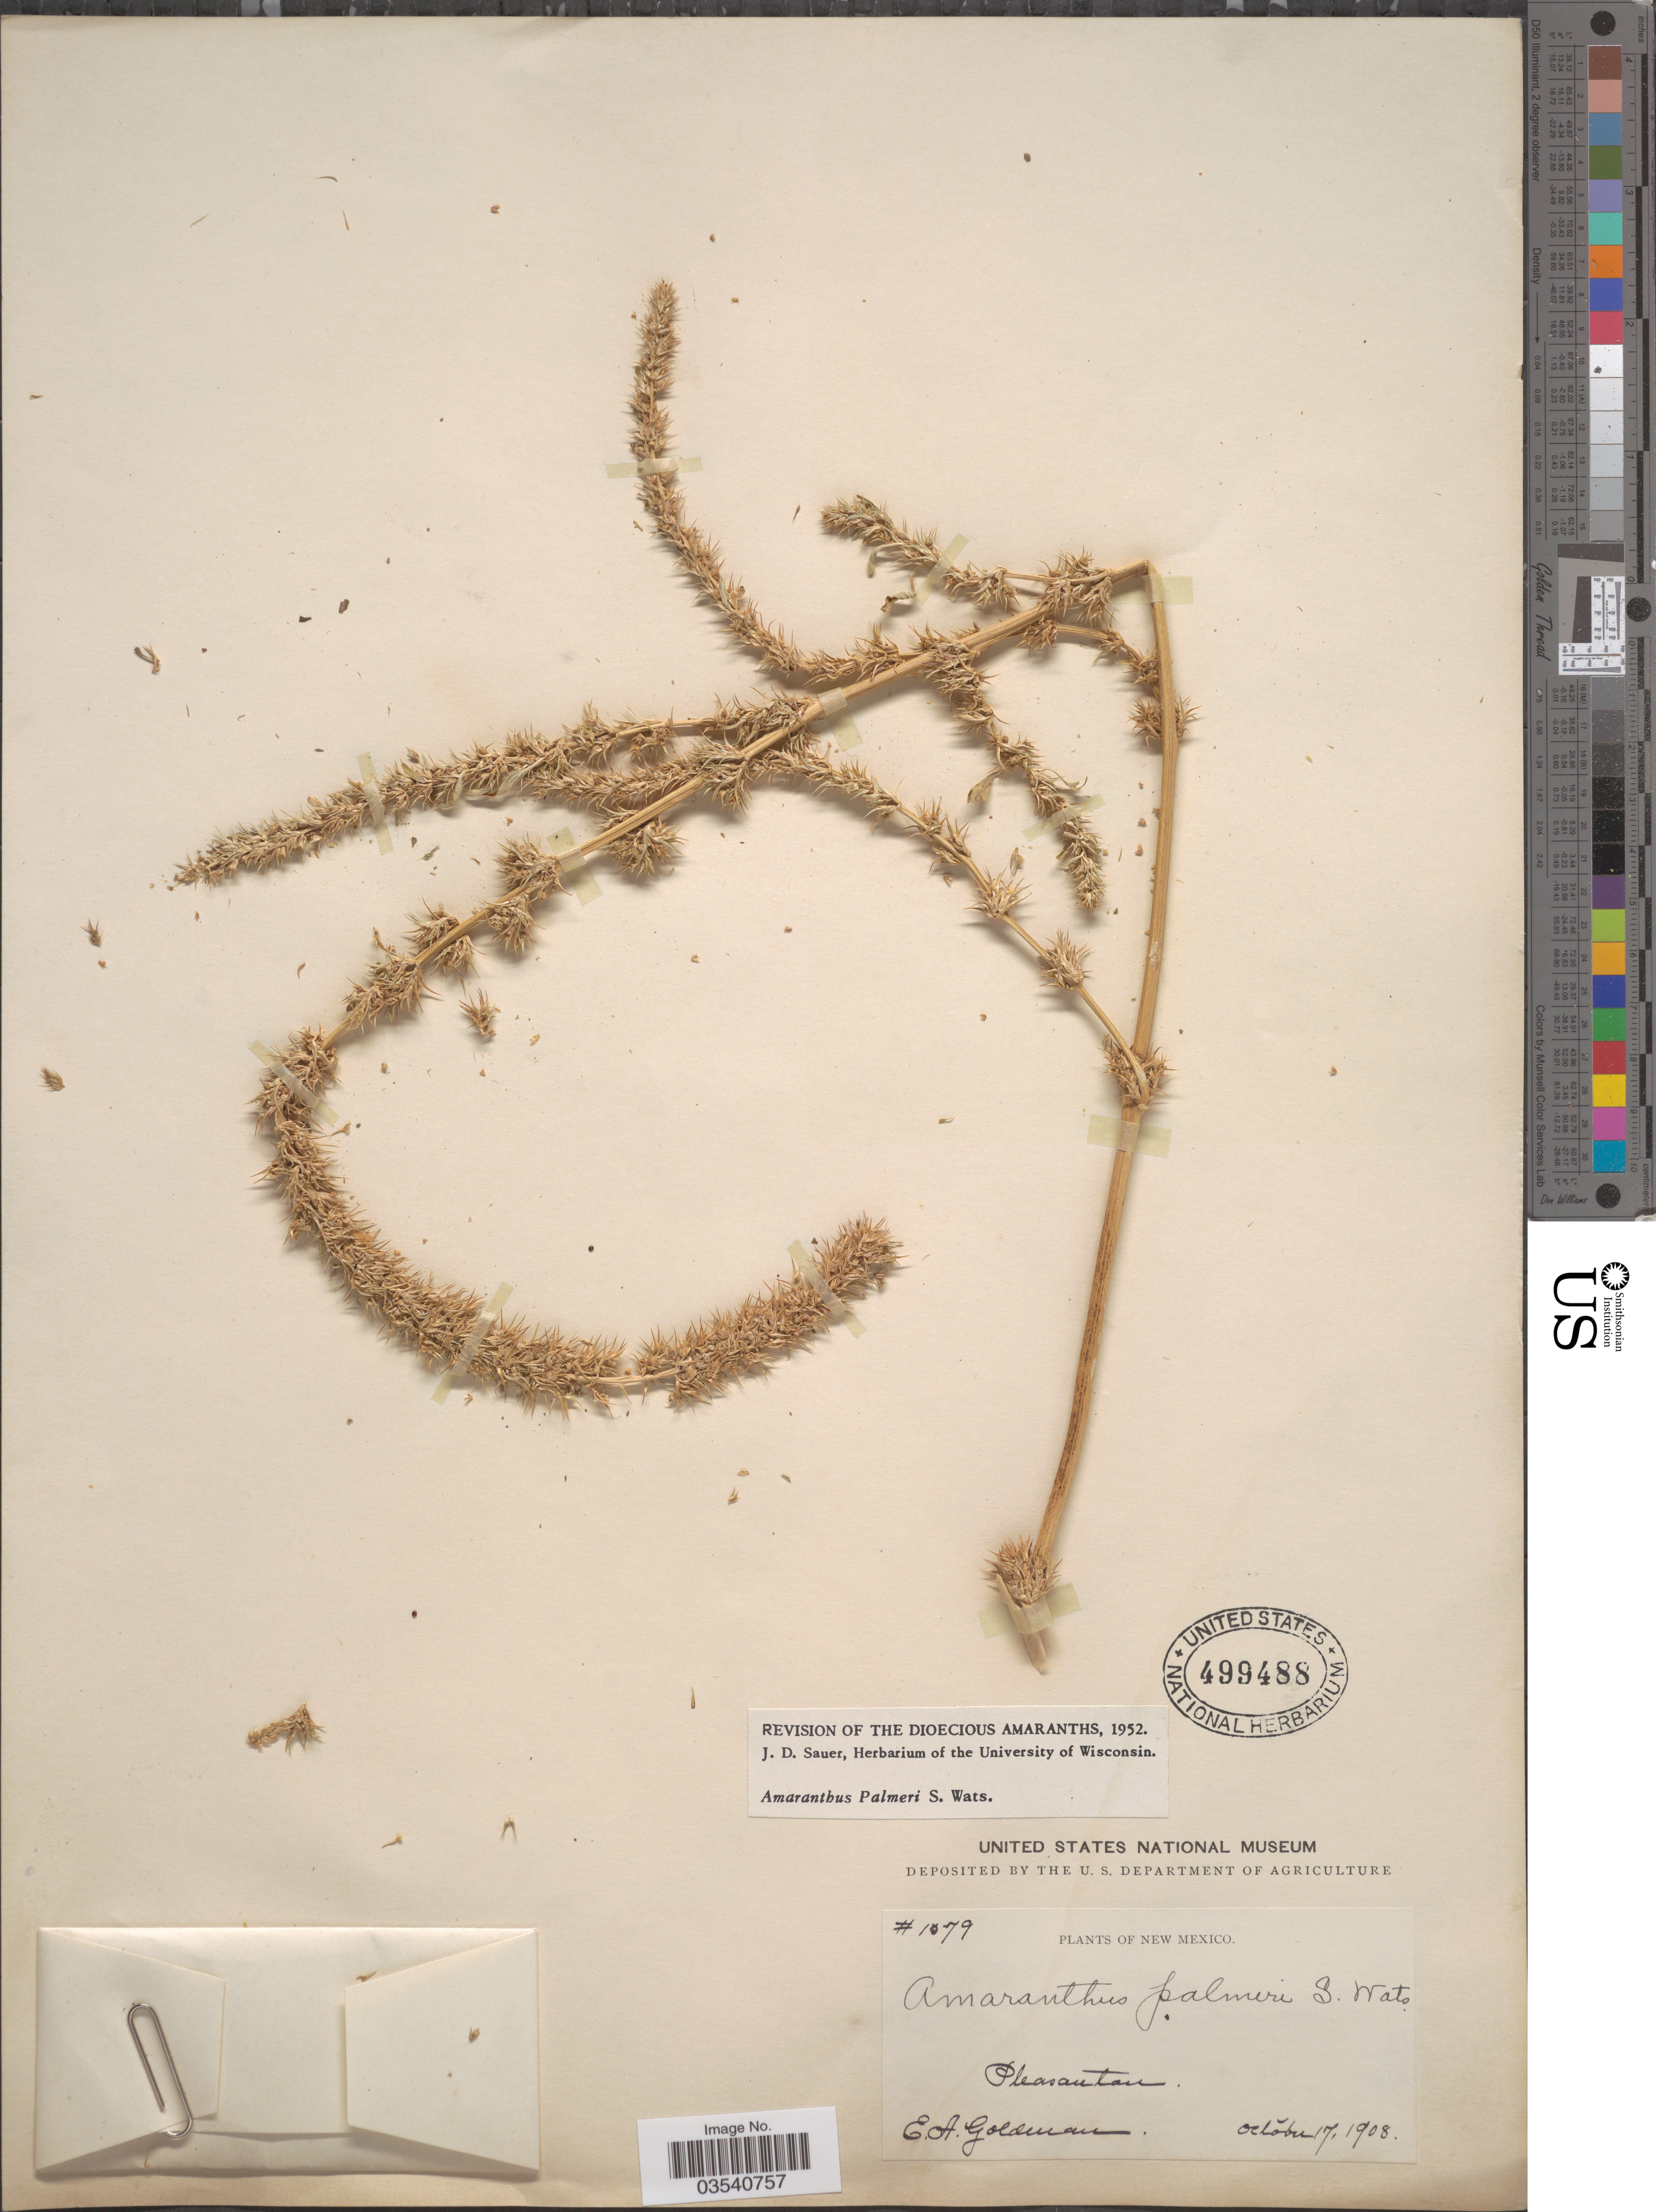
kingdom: Plantae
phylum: Tracheophyta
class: Magnoliopsida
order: Caryophyllales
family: Amaranthaceae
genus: Amaranthus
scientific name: Amaranthus palmeri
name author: S. Watson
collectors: E. A. Goldman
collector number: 1879*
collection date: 1908-10-17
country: United States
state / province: New Mexico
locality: Pleasanton.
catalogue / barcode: US 499488